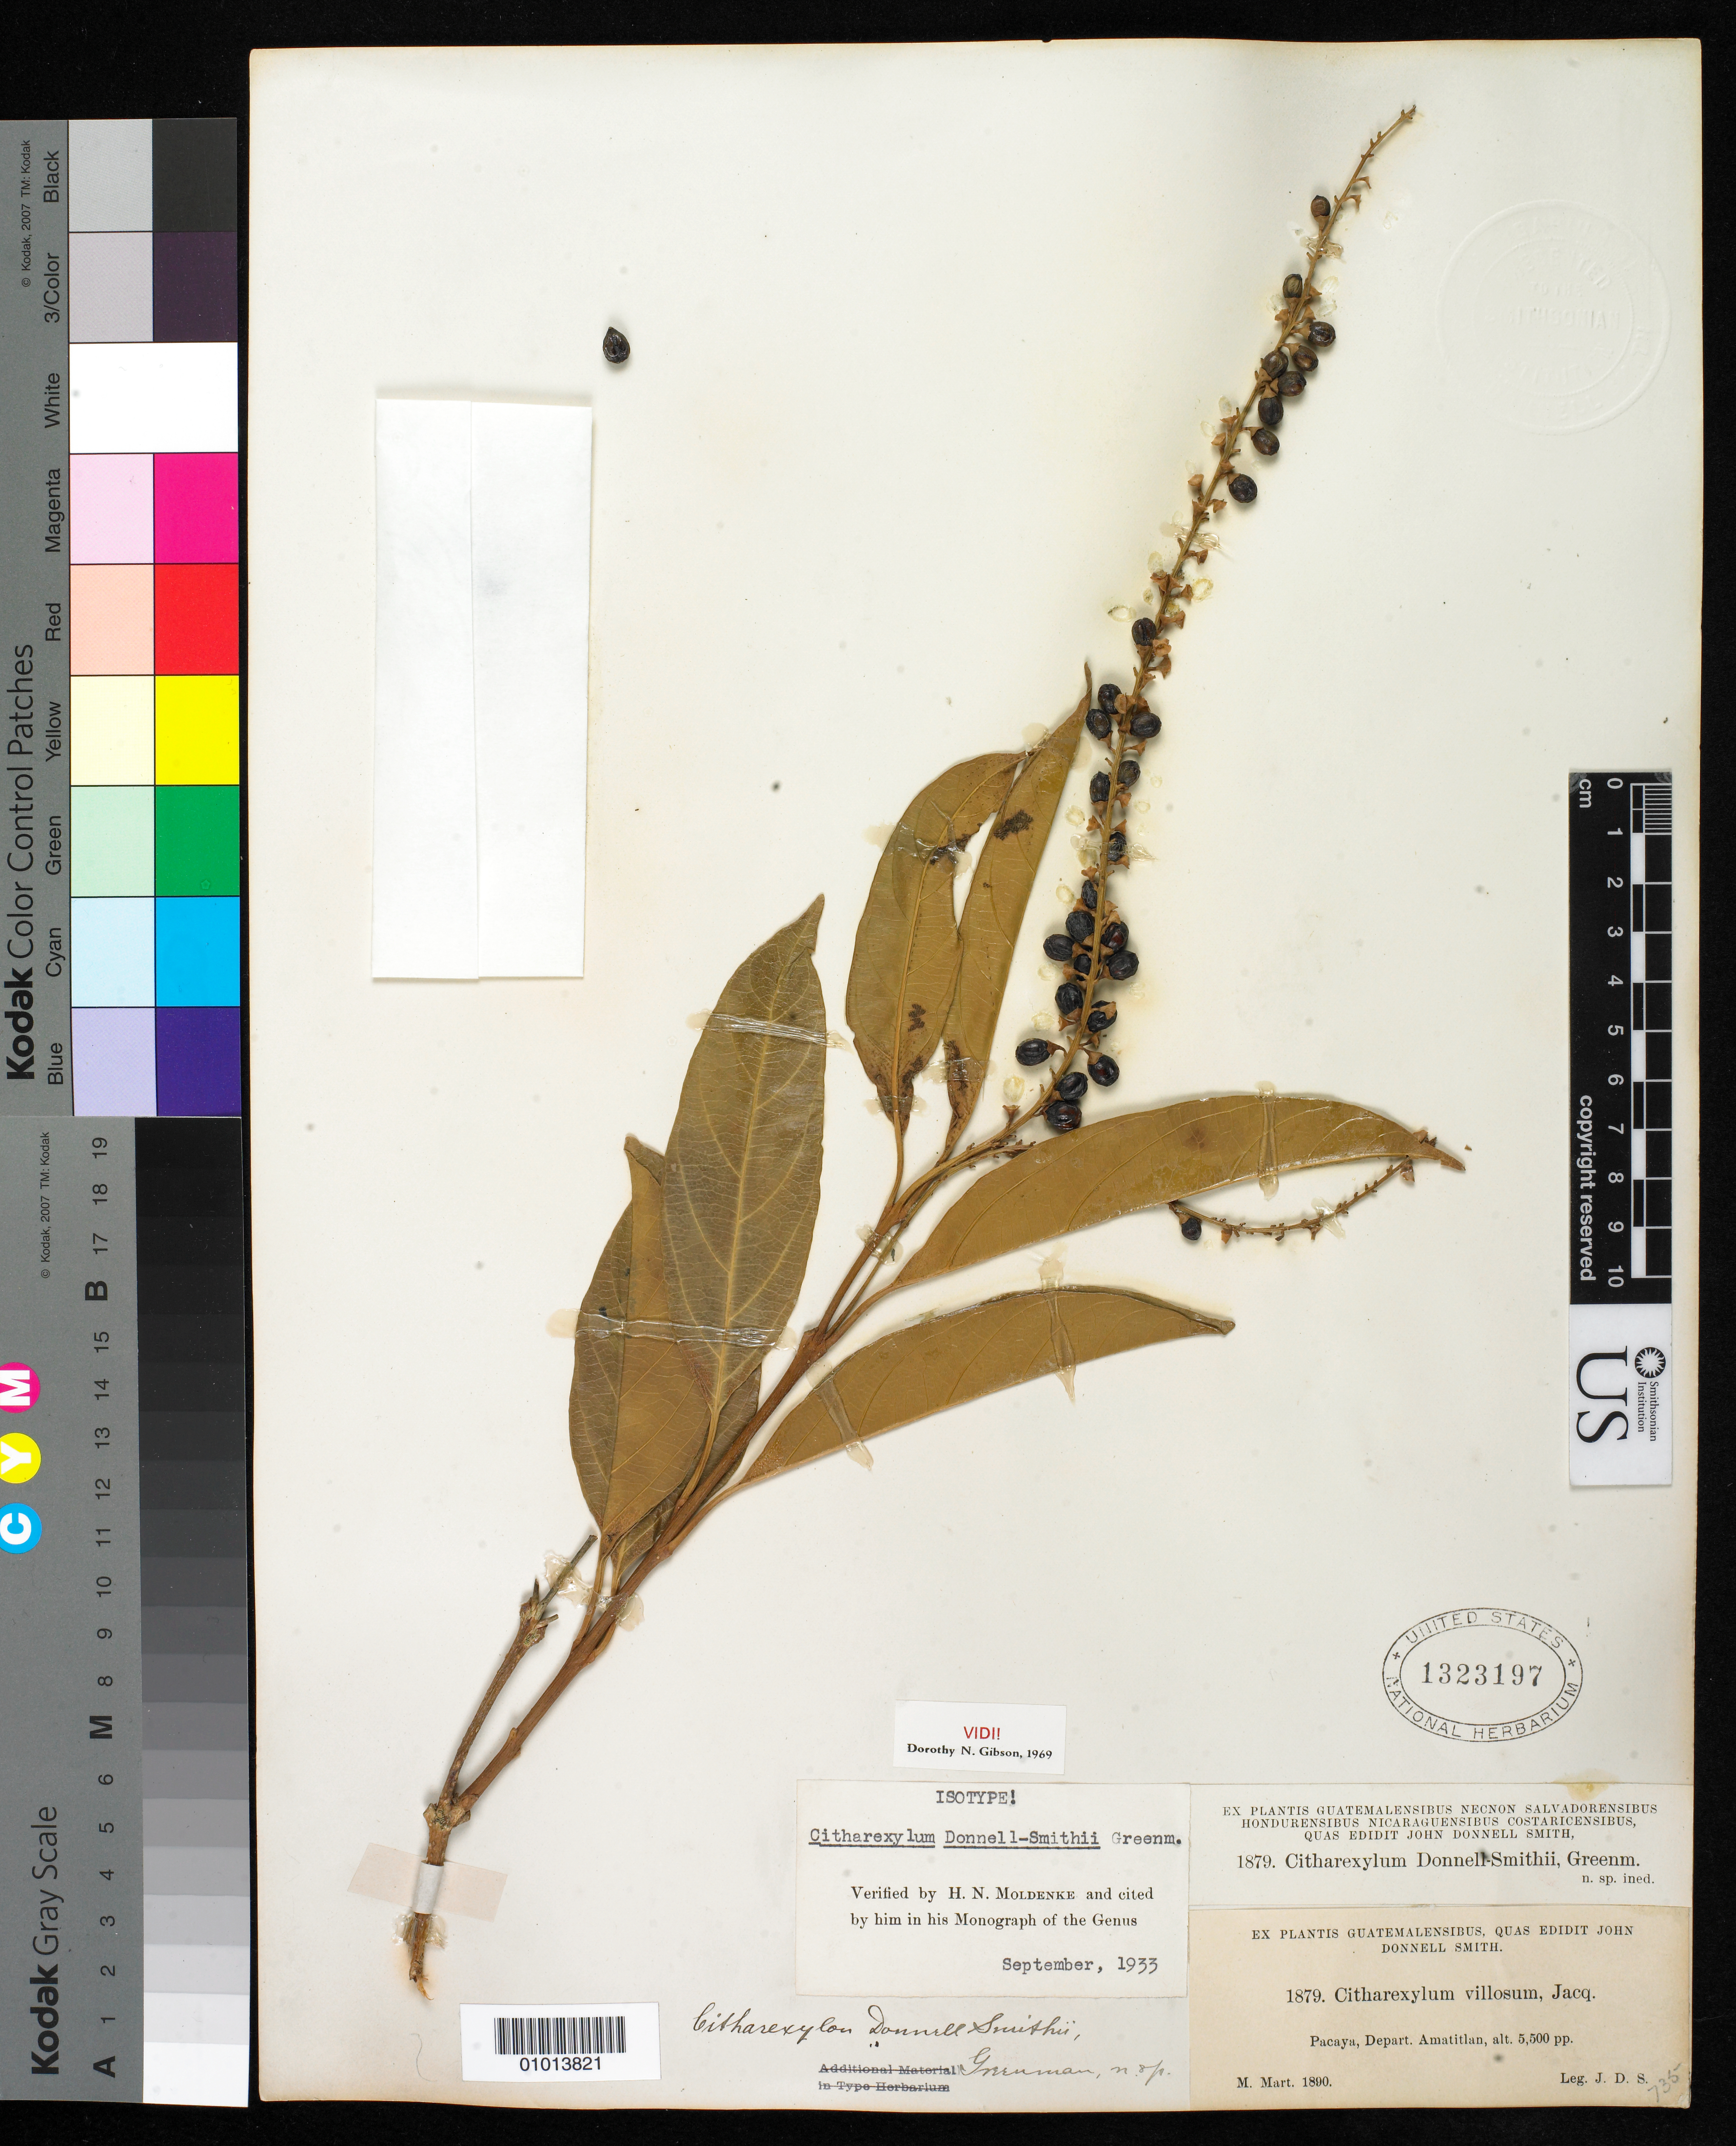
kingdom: Plantae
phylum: Tracheophyta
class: Magnoliopsida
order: Lamiales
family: Verbenaceae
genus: Citharexylum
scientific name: Citharexylum donnell-smithii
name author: Greenm.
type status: Isotype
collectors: J. Donnell Smith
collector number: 1879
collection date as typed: Mar 1890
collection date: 1890-03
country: Guatemala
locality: Pacaya, Depart. Amatitlan.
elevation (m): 1676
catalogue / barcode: US 1323197